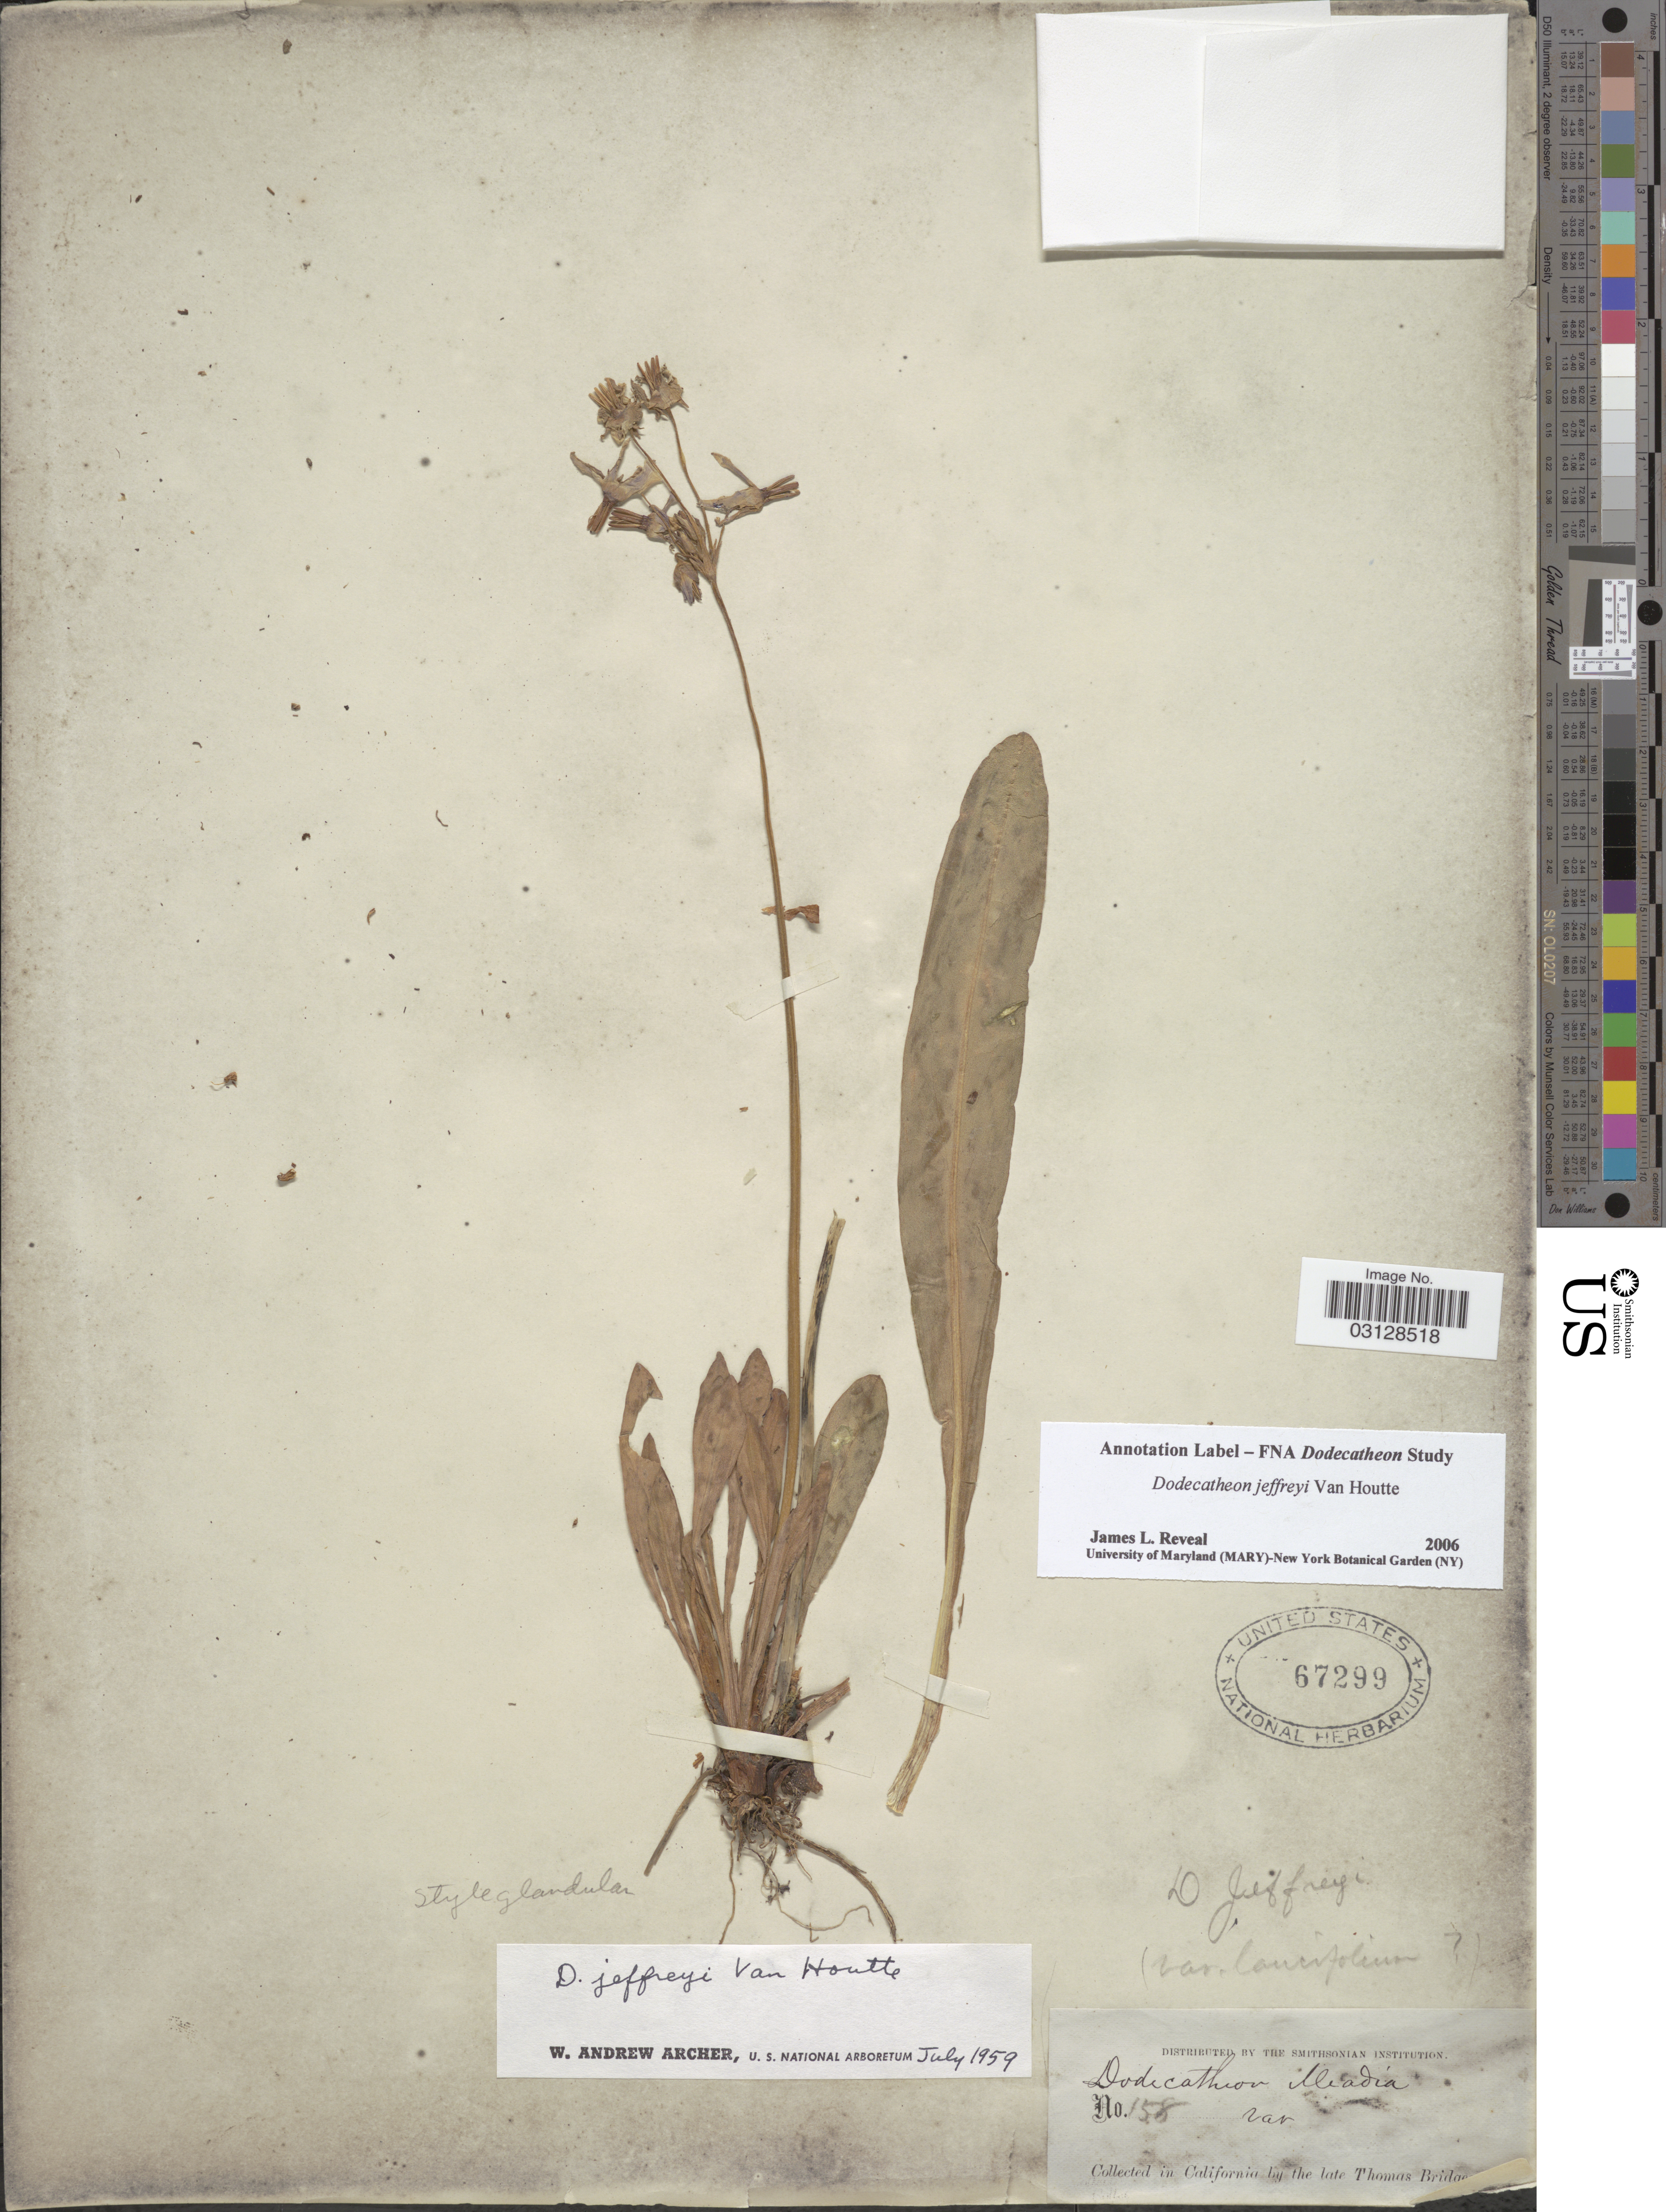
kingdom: Plantae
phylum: Tracheophyta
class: Magnoliopsida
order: Ericales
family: Primulaceae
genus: Dodecatheon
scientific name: Dodecatheon jeffreyi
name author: Van Houtte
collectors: T. Bridges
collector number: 158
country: United States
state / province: California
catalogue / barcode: US 67299